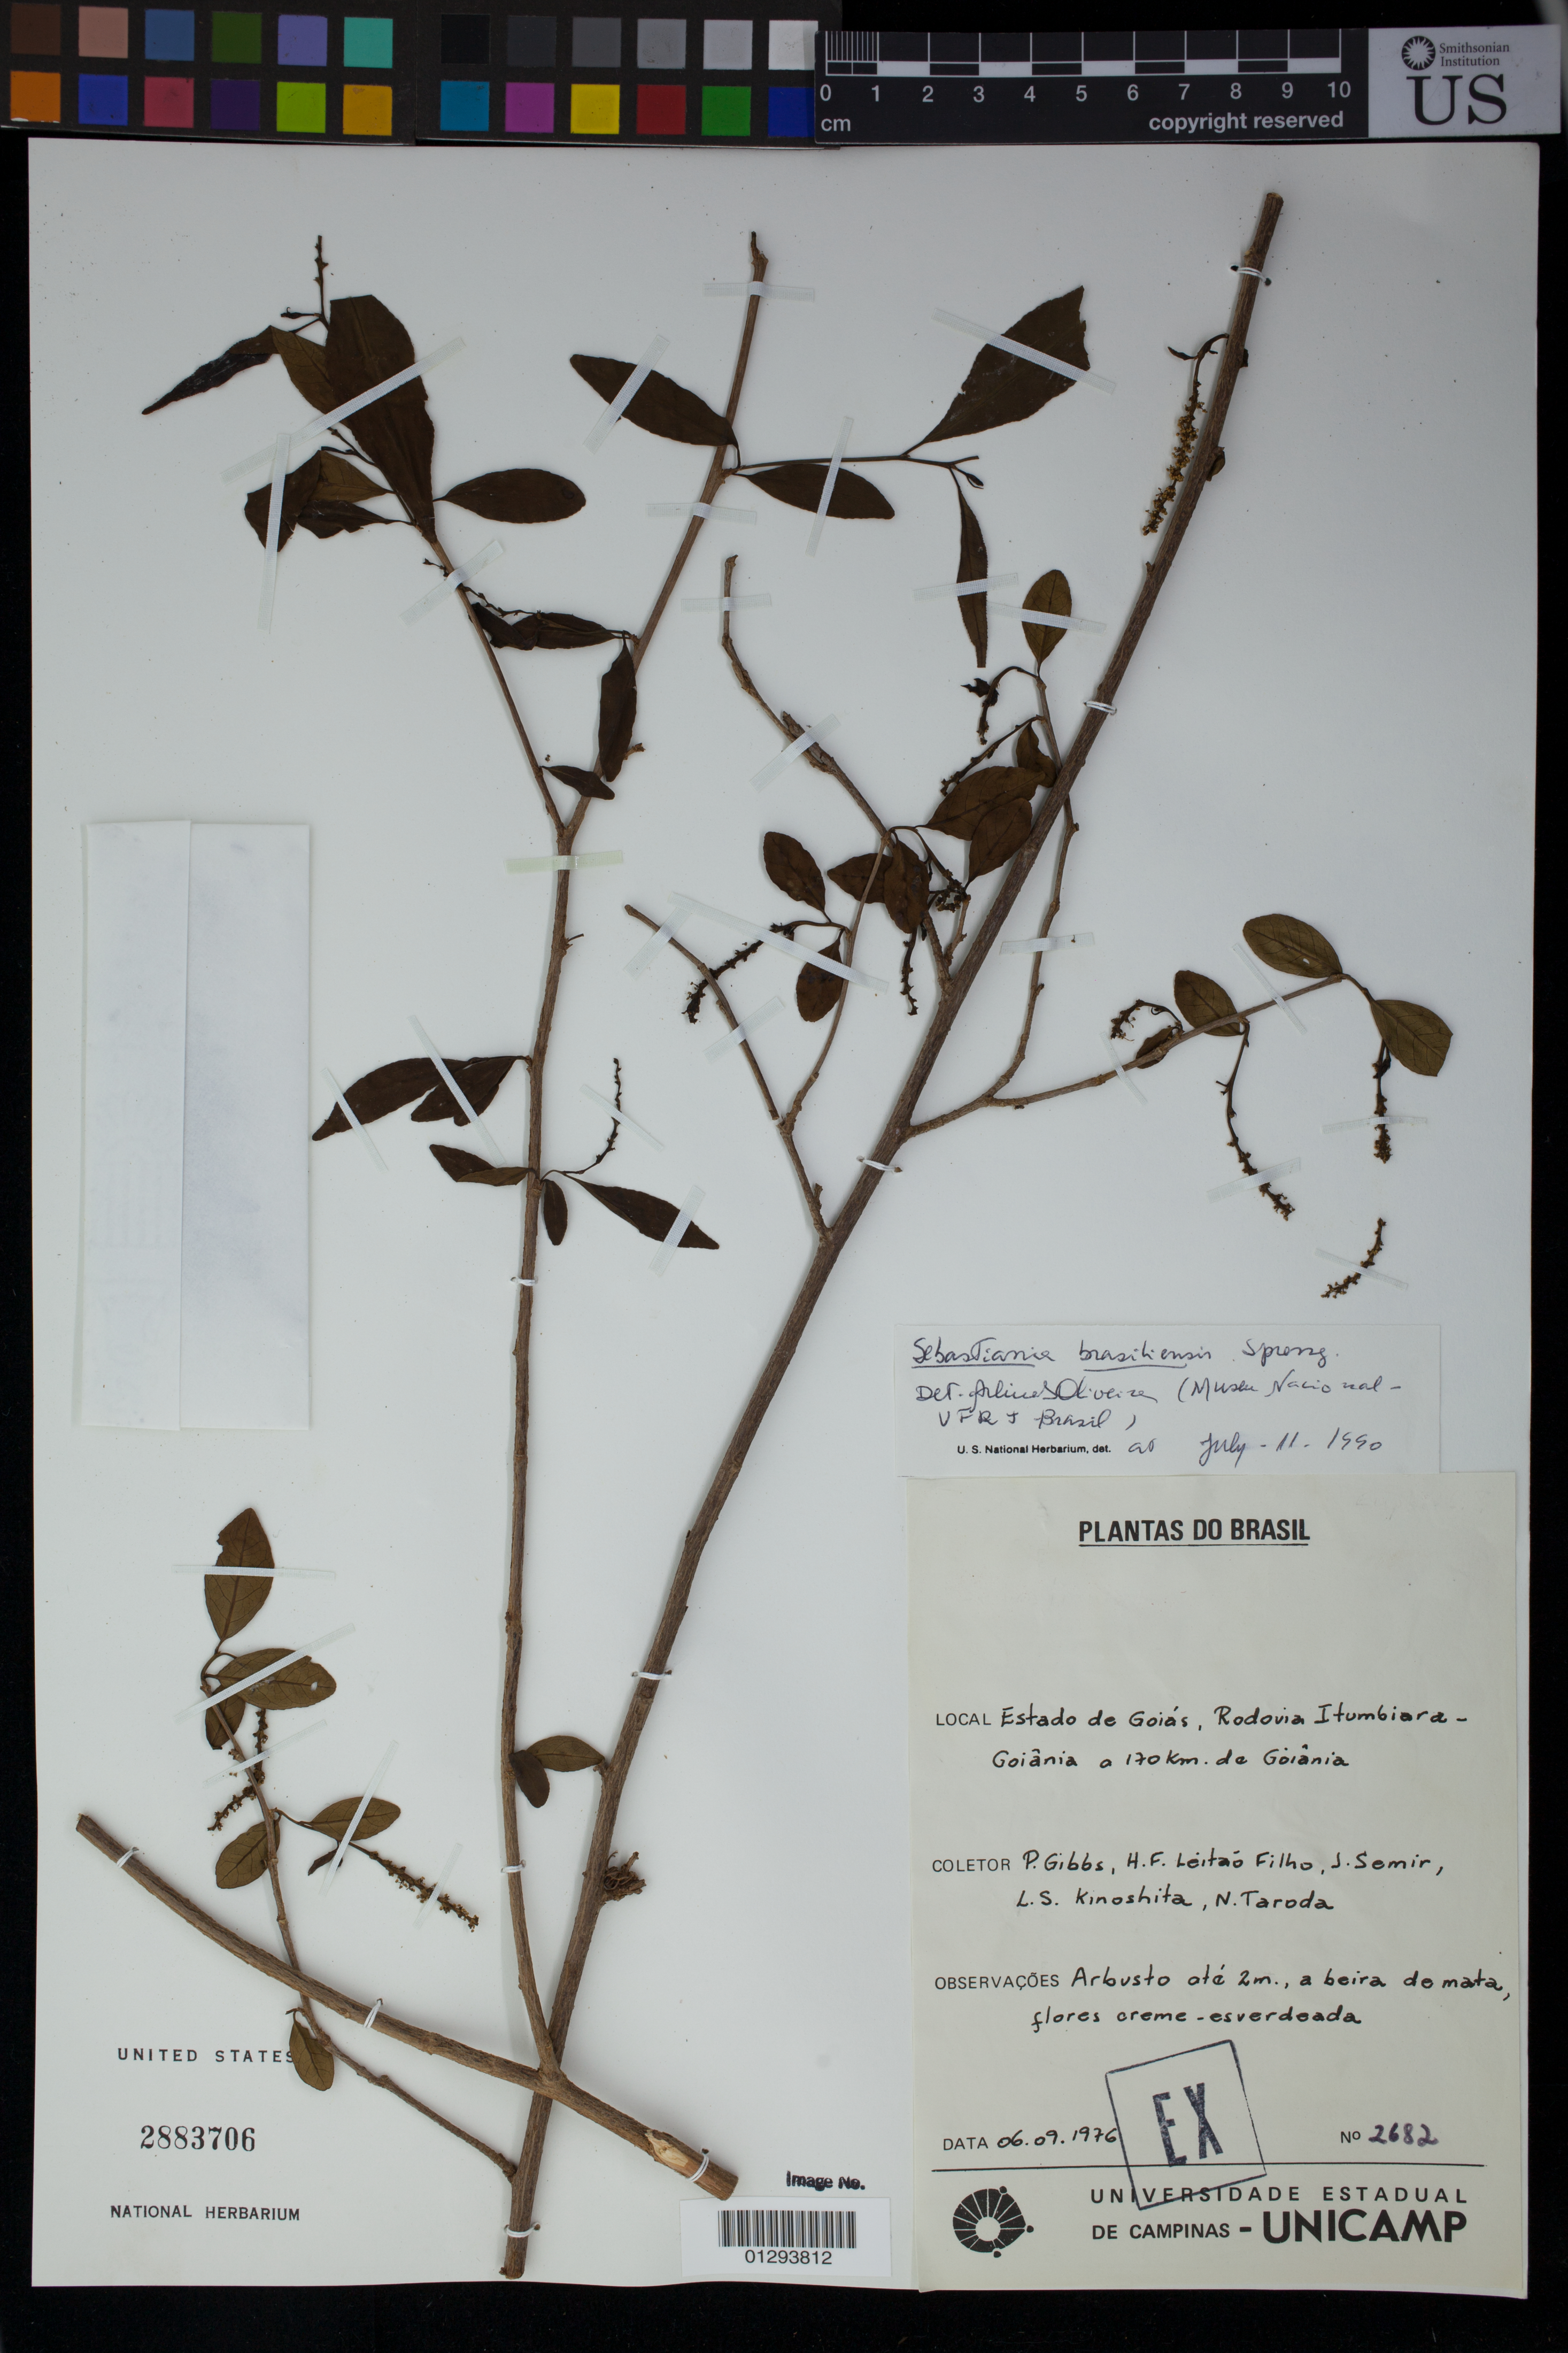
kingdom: Plantae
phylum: Tracheophyta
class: Magnoliopsida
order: Malpighiales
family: Euphorbiaceae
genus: Sebastiania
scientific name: Sebastiania brasiliensis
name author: Spreng.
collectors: P. E. Gibbs, H. Leitao Filho, J. Semir, L. S. Kinoshita & N. Taroda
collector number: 2682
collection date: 1976-09-06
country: Brazil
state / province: Goiás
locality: Rodovia Itumbiara - Goiania a 170 km de Goiania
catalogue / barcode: US 2883706